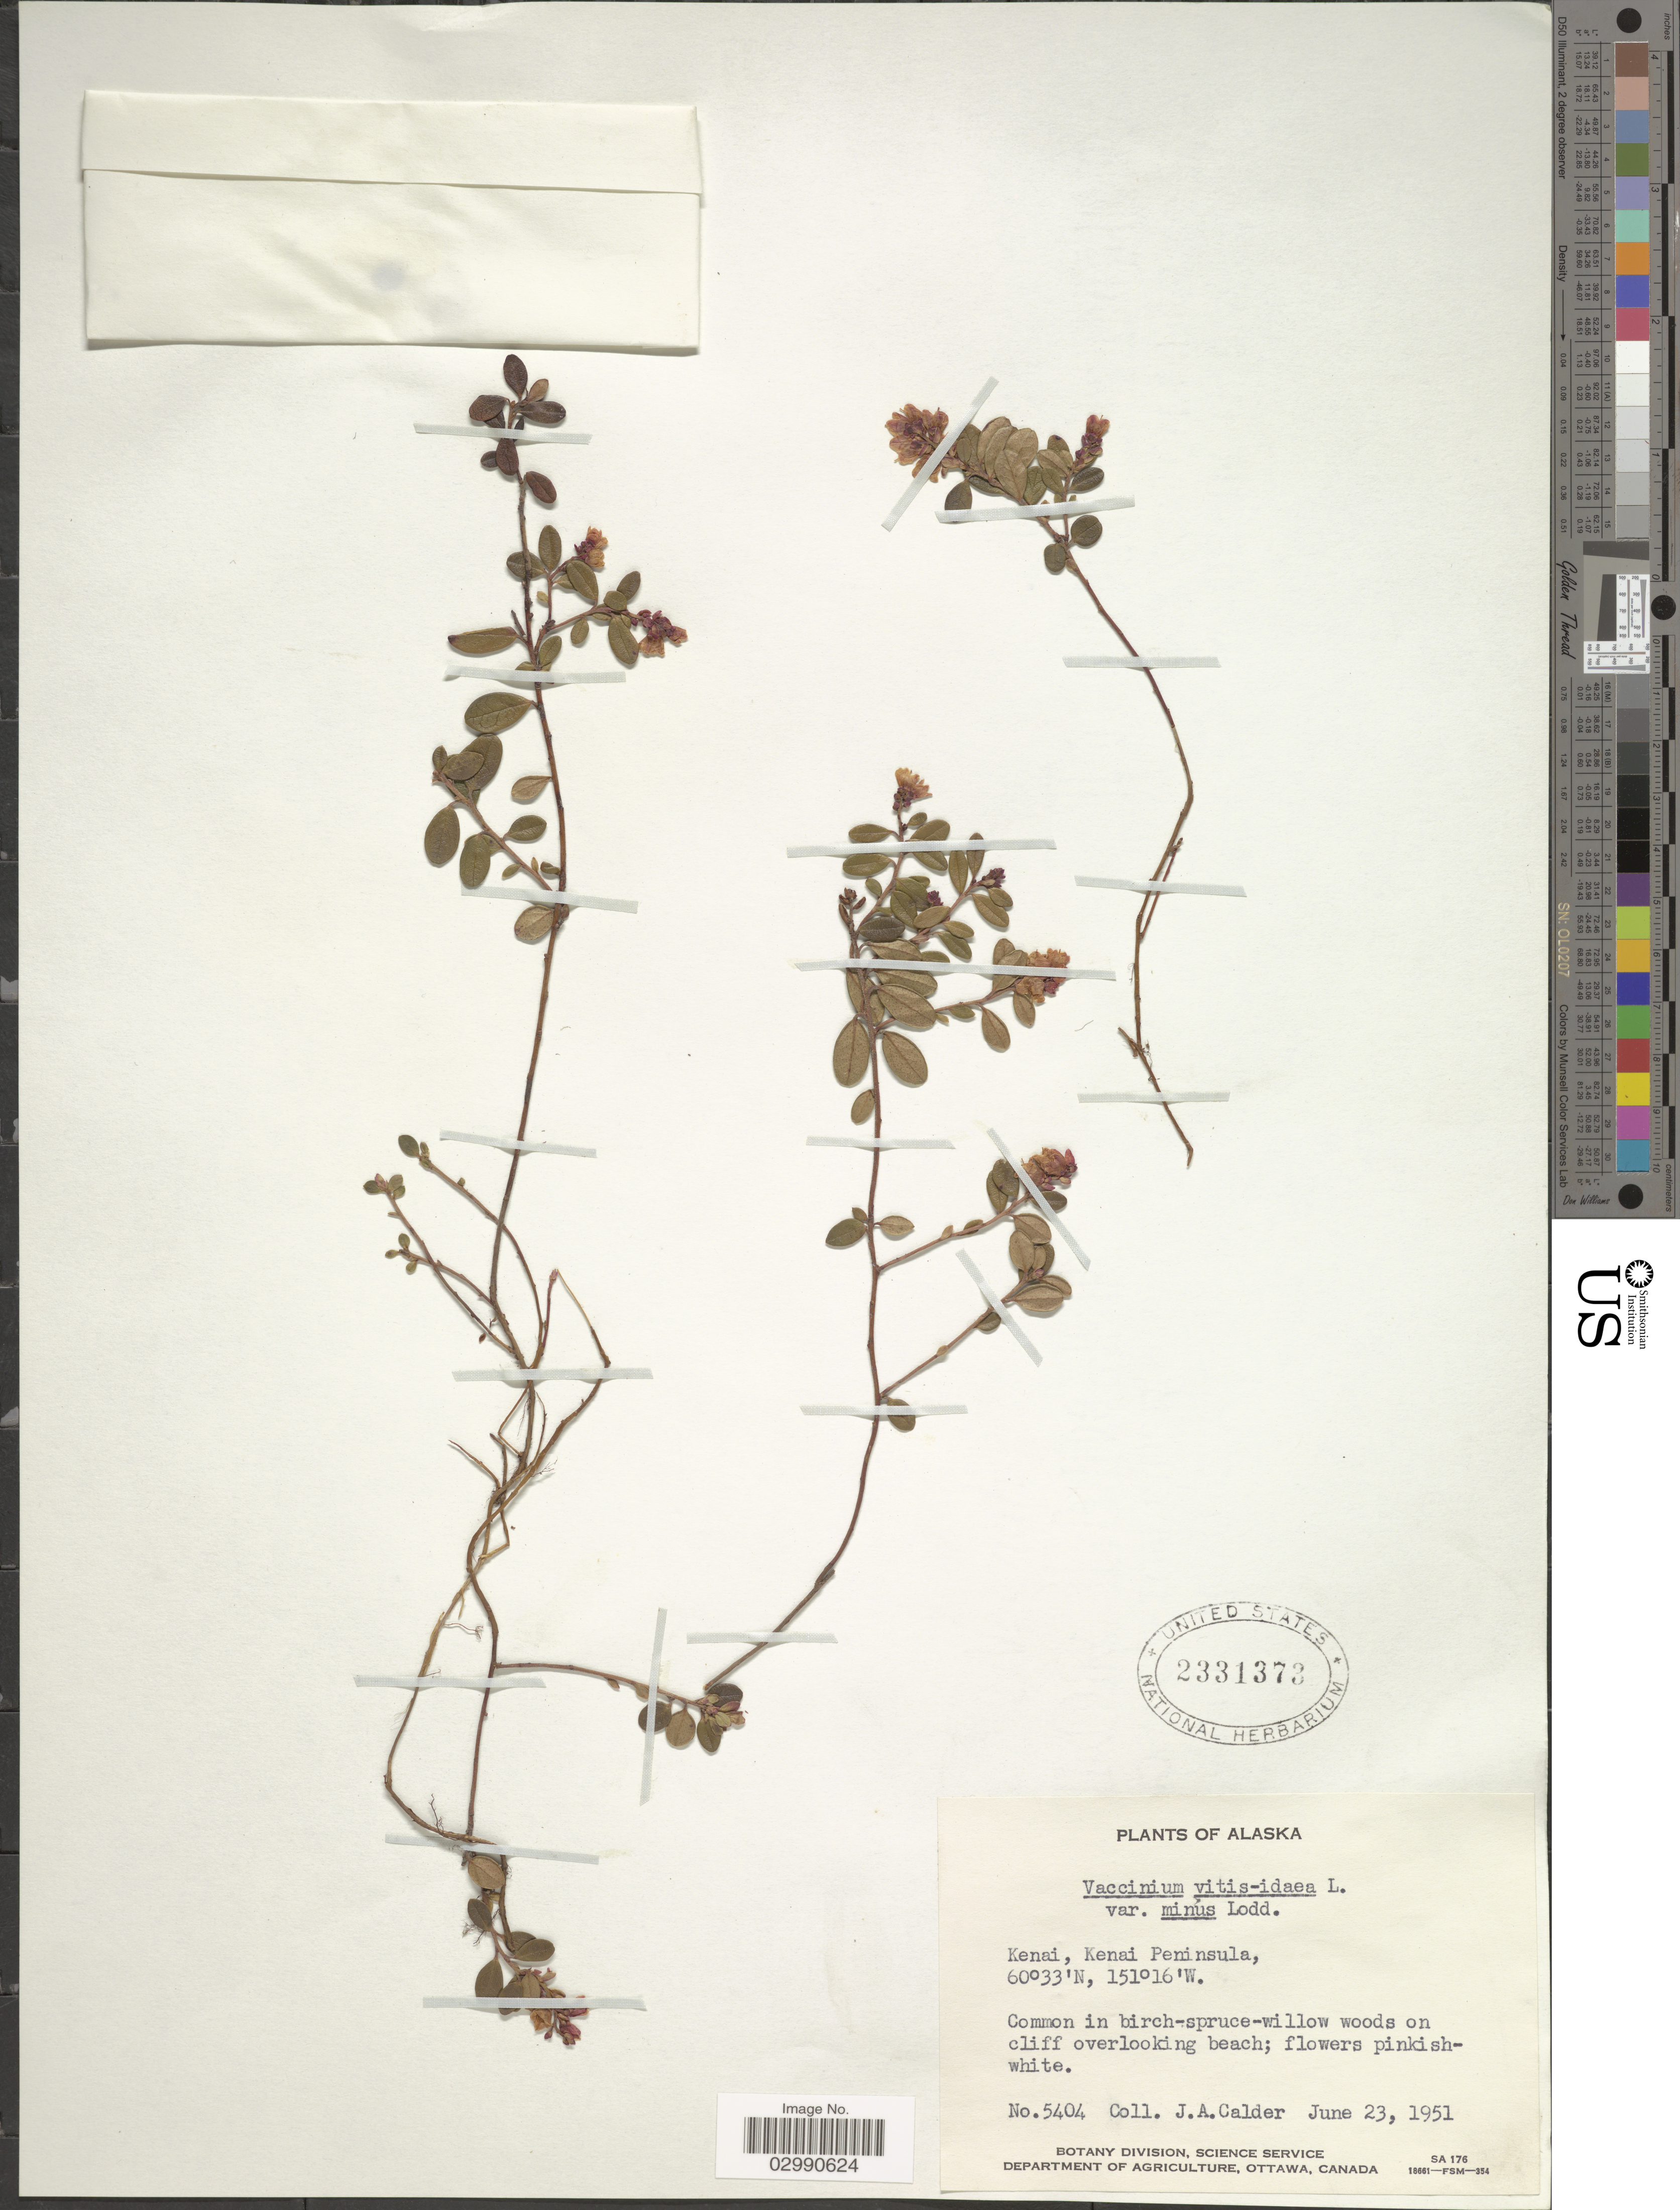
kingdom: Plantae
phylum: Tracheophyta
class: Magnoliopsida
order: Ericales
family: Ericaceae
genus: Vaccinium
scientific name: Vaccinium vitis-idaea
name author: L.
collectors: J. A. Calder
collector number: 5404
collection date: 1951-06-23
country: United States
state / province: Alaska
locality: Kenai, Kenai Peninsula.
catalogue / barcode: US 2331373